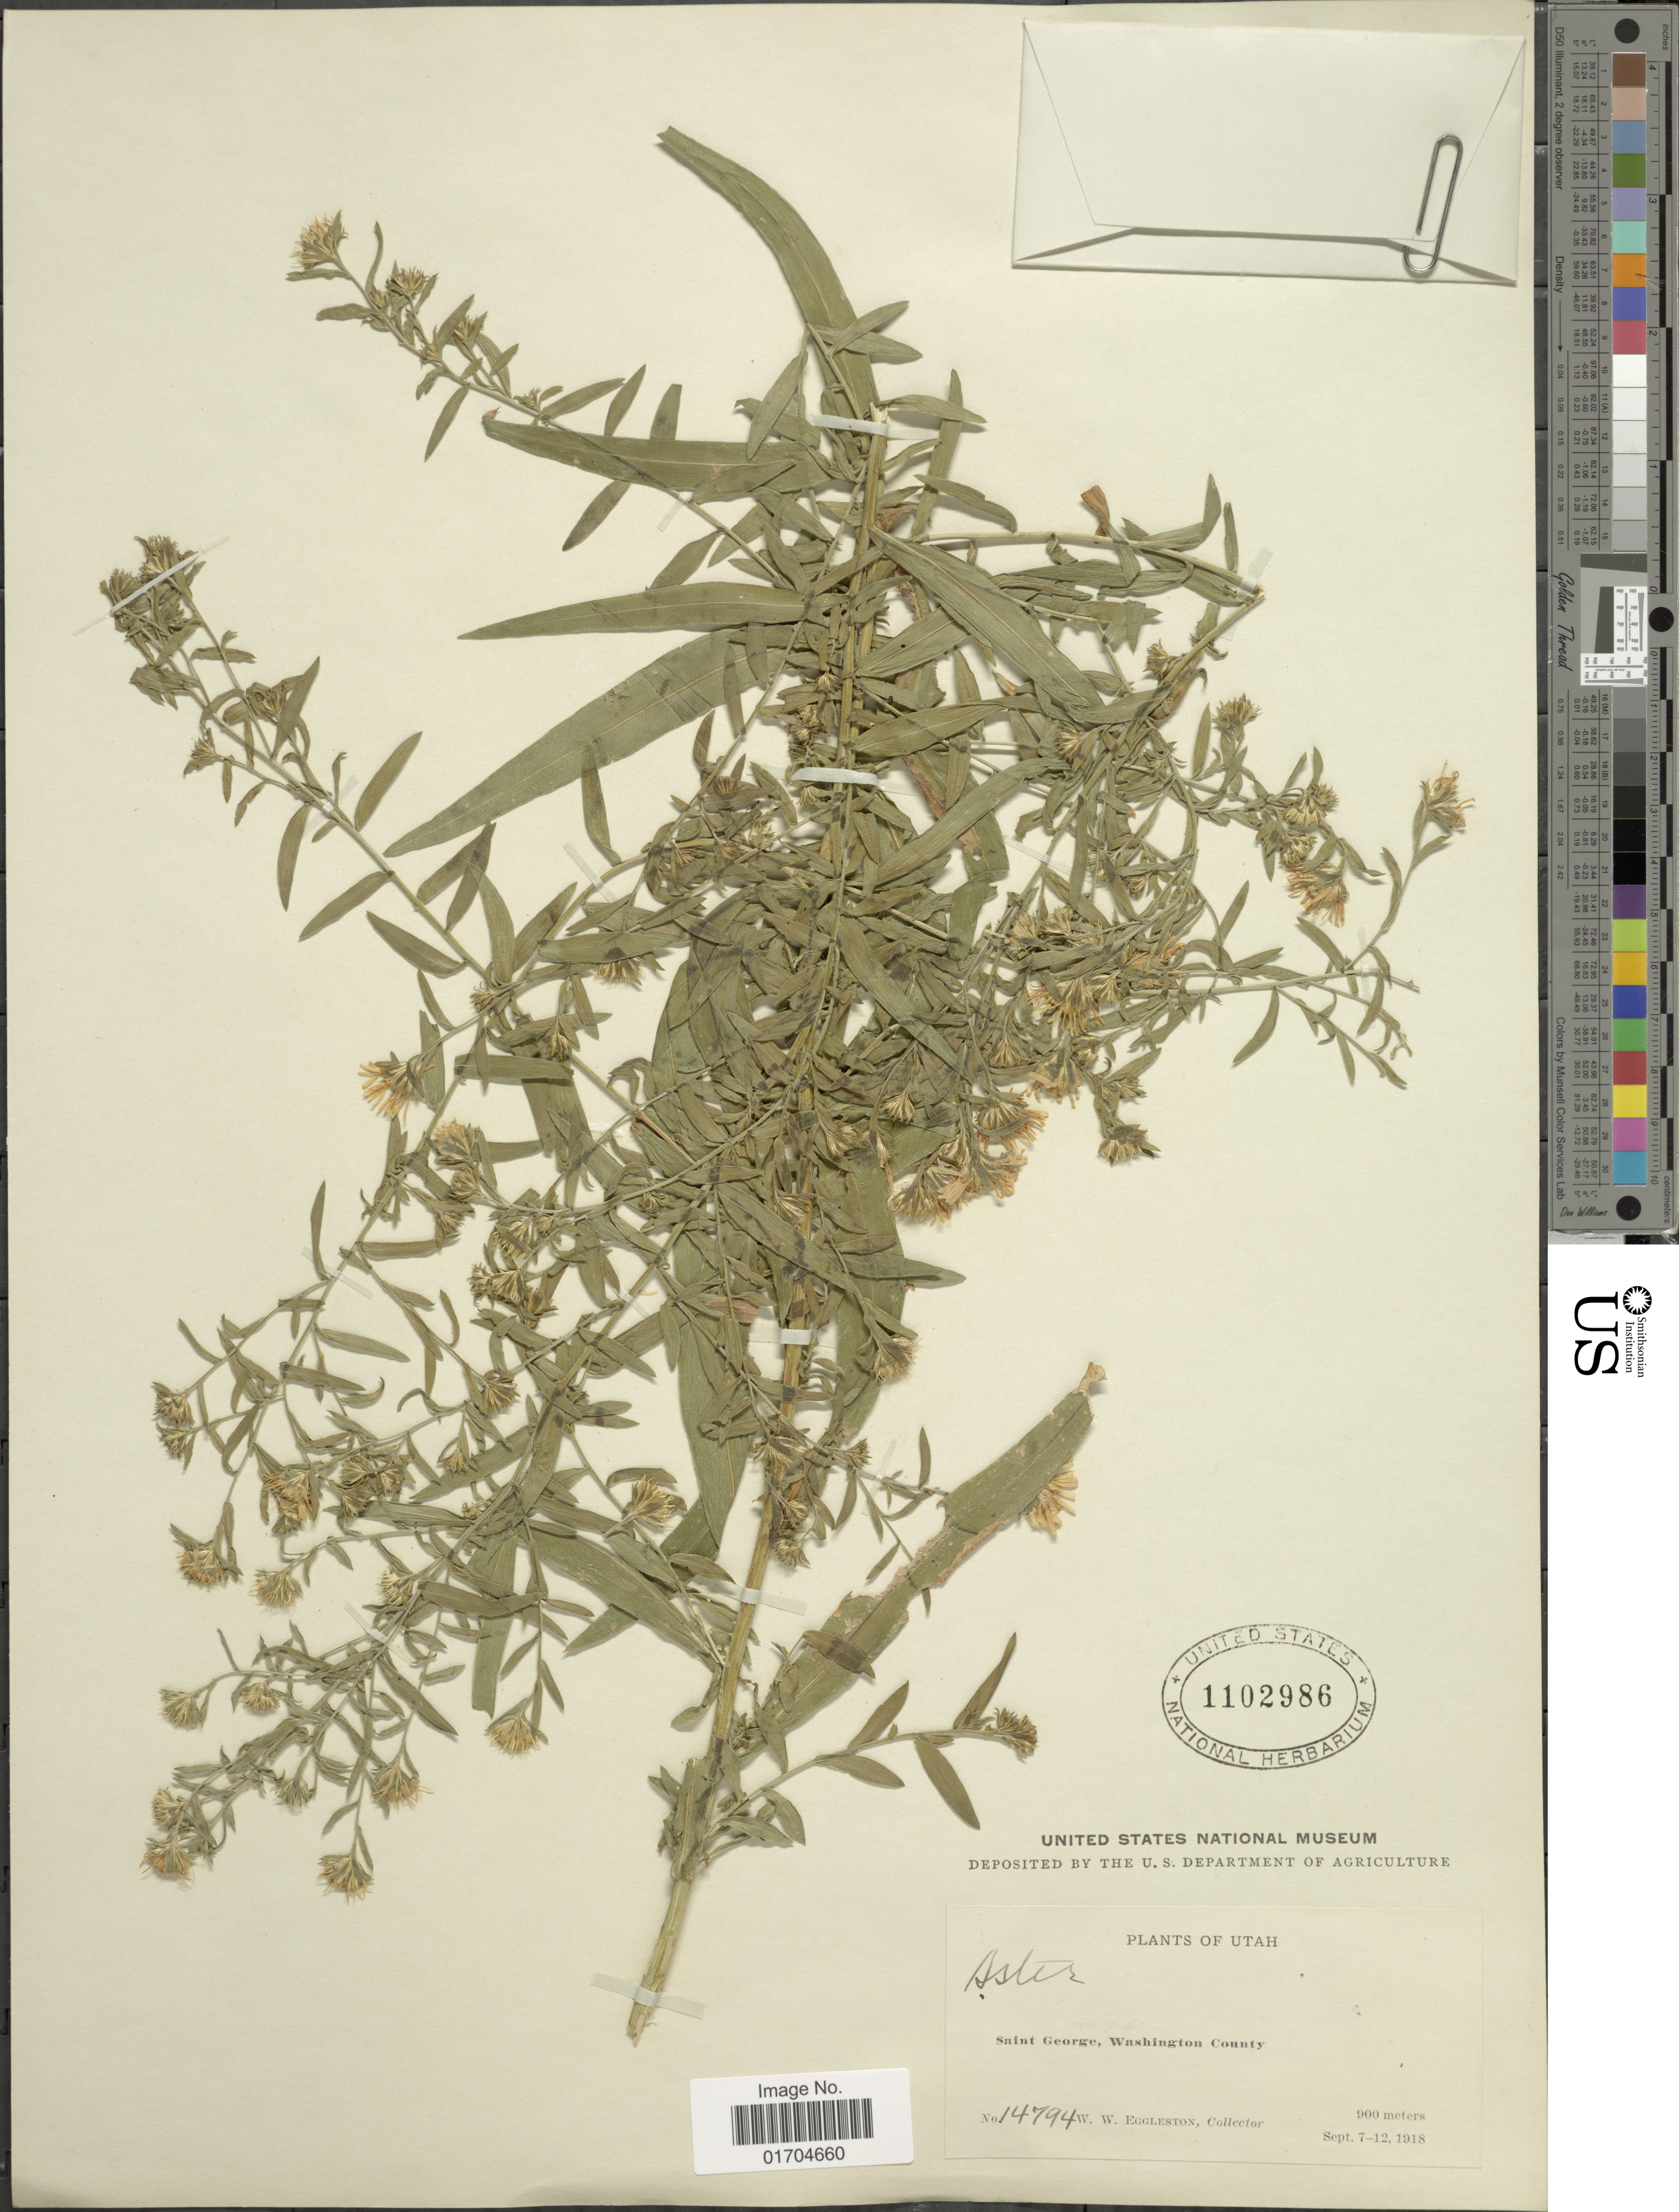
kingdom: Plantae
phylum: Tracheophyta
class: Magnoliopsida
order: Asterales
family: Asteraceae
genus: Symphyotrichum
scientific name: Symphyotrichum sp.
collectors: W. W. Eggleston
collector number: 14794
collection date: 1918-09-07/1918-09-12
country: United States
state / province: Utah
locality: Saint George, Washington County.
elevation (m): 900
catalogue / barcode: US 1102986